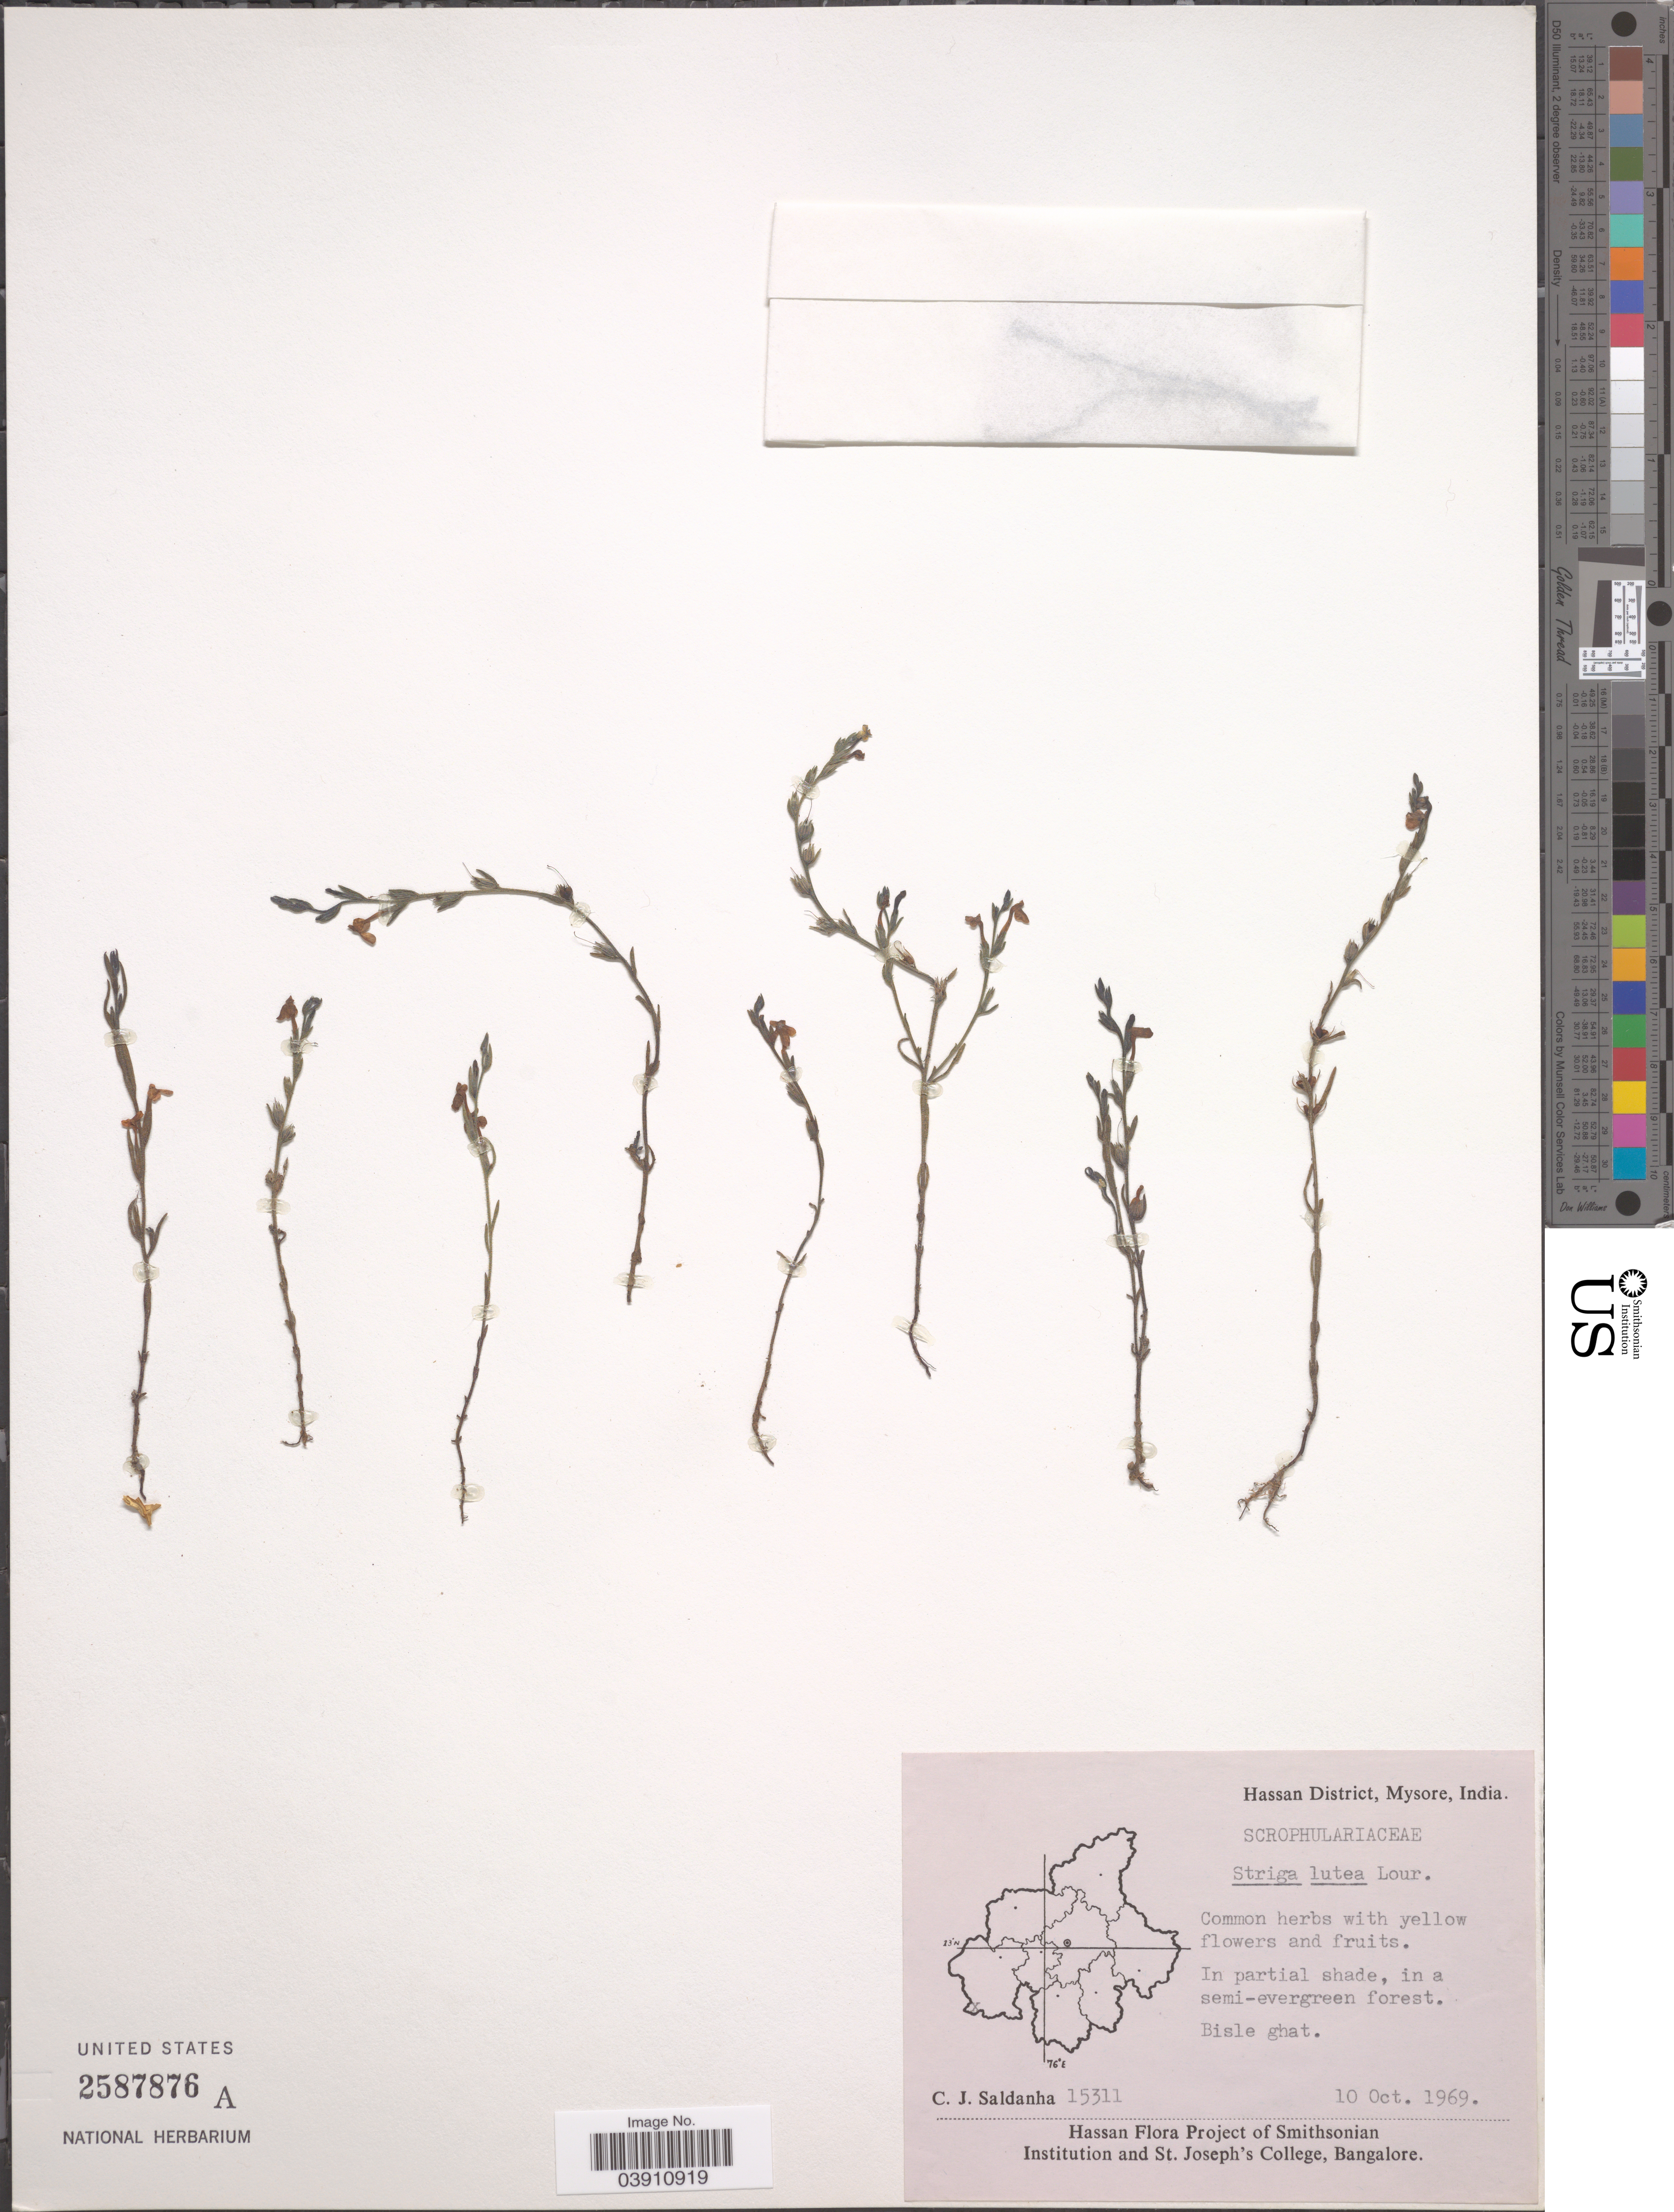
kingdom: Plantae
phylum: Tracheophyta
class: Magnoliopsida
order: Lamiales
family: Orobanchaceae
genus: Striga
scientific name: Striga lutea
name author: Lour.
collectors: C. J. Saldanha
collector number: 15311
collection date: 1969-10-10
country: India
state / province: Karnataka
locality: Hassan District, Mysore. Bisle ghat.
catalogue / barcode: US 2587876A